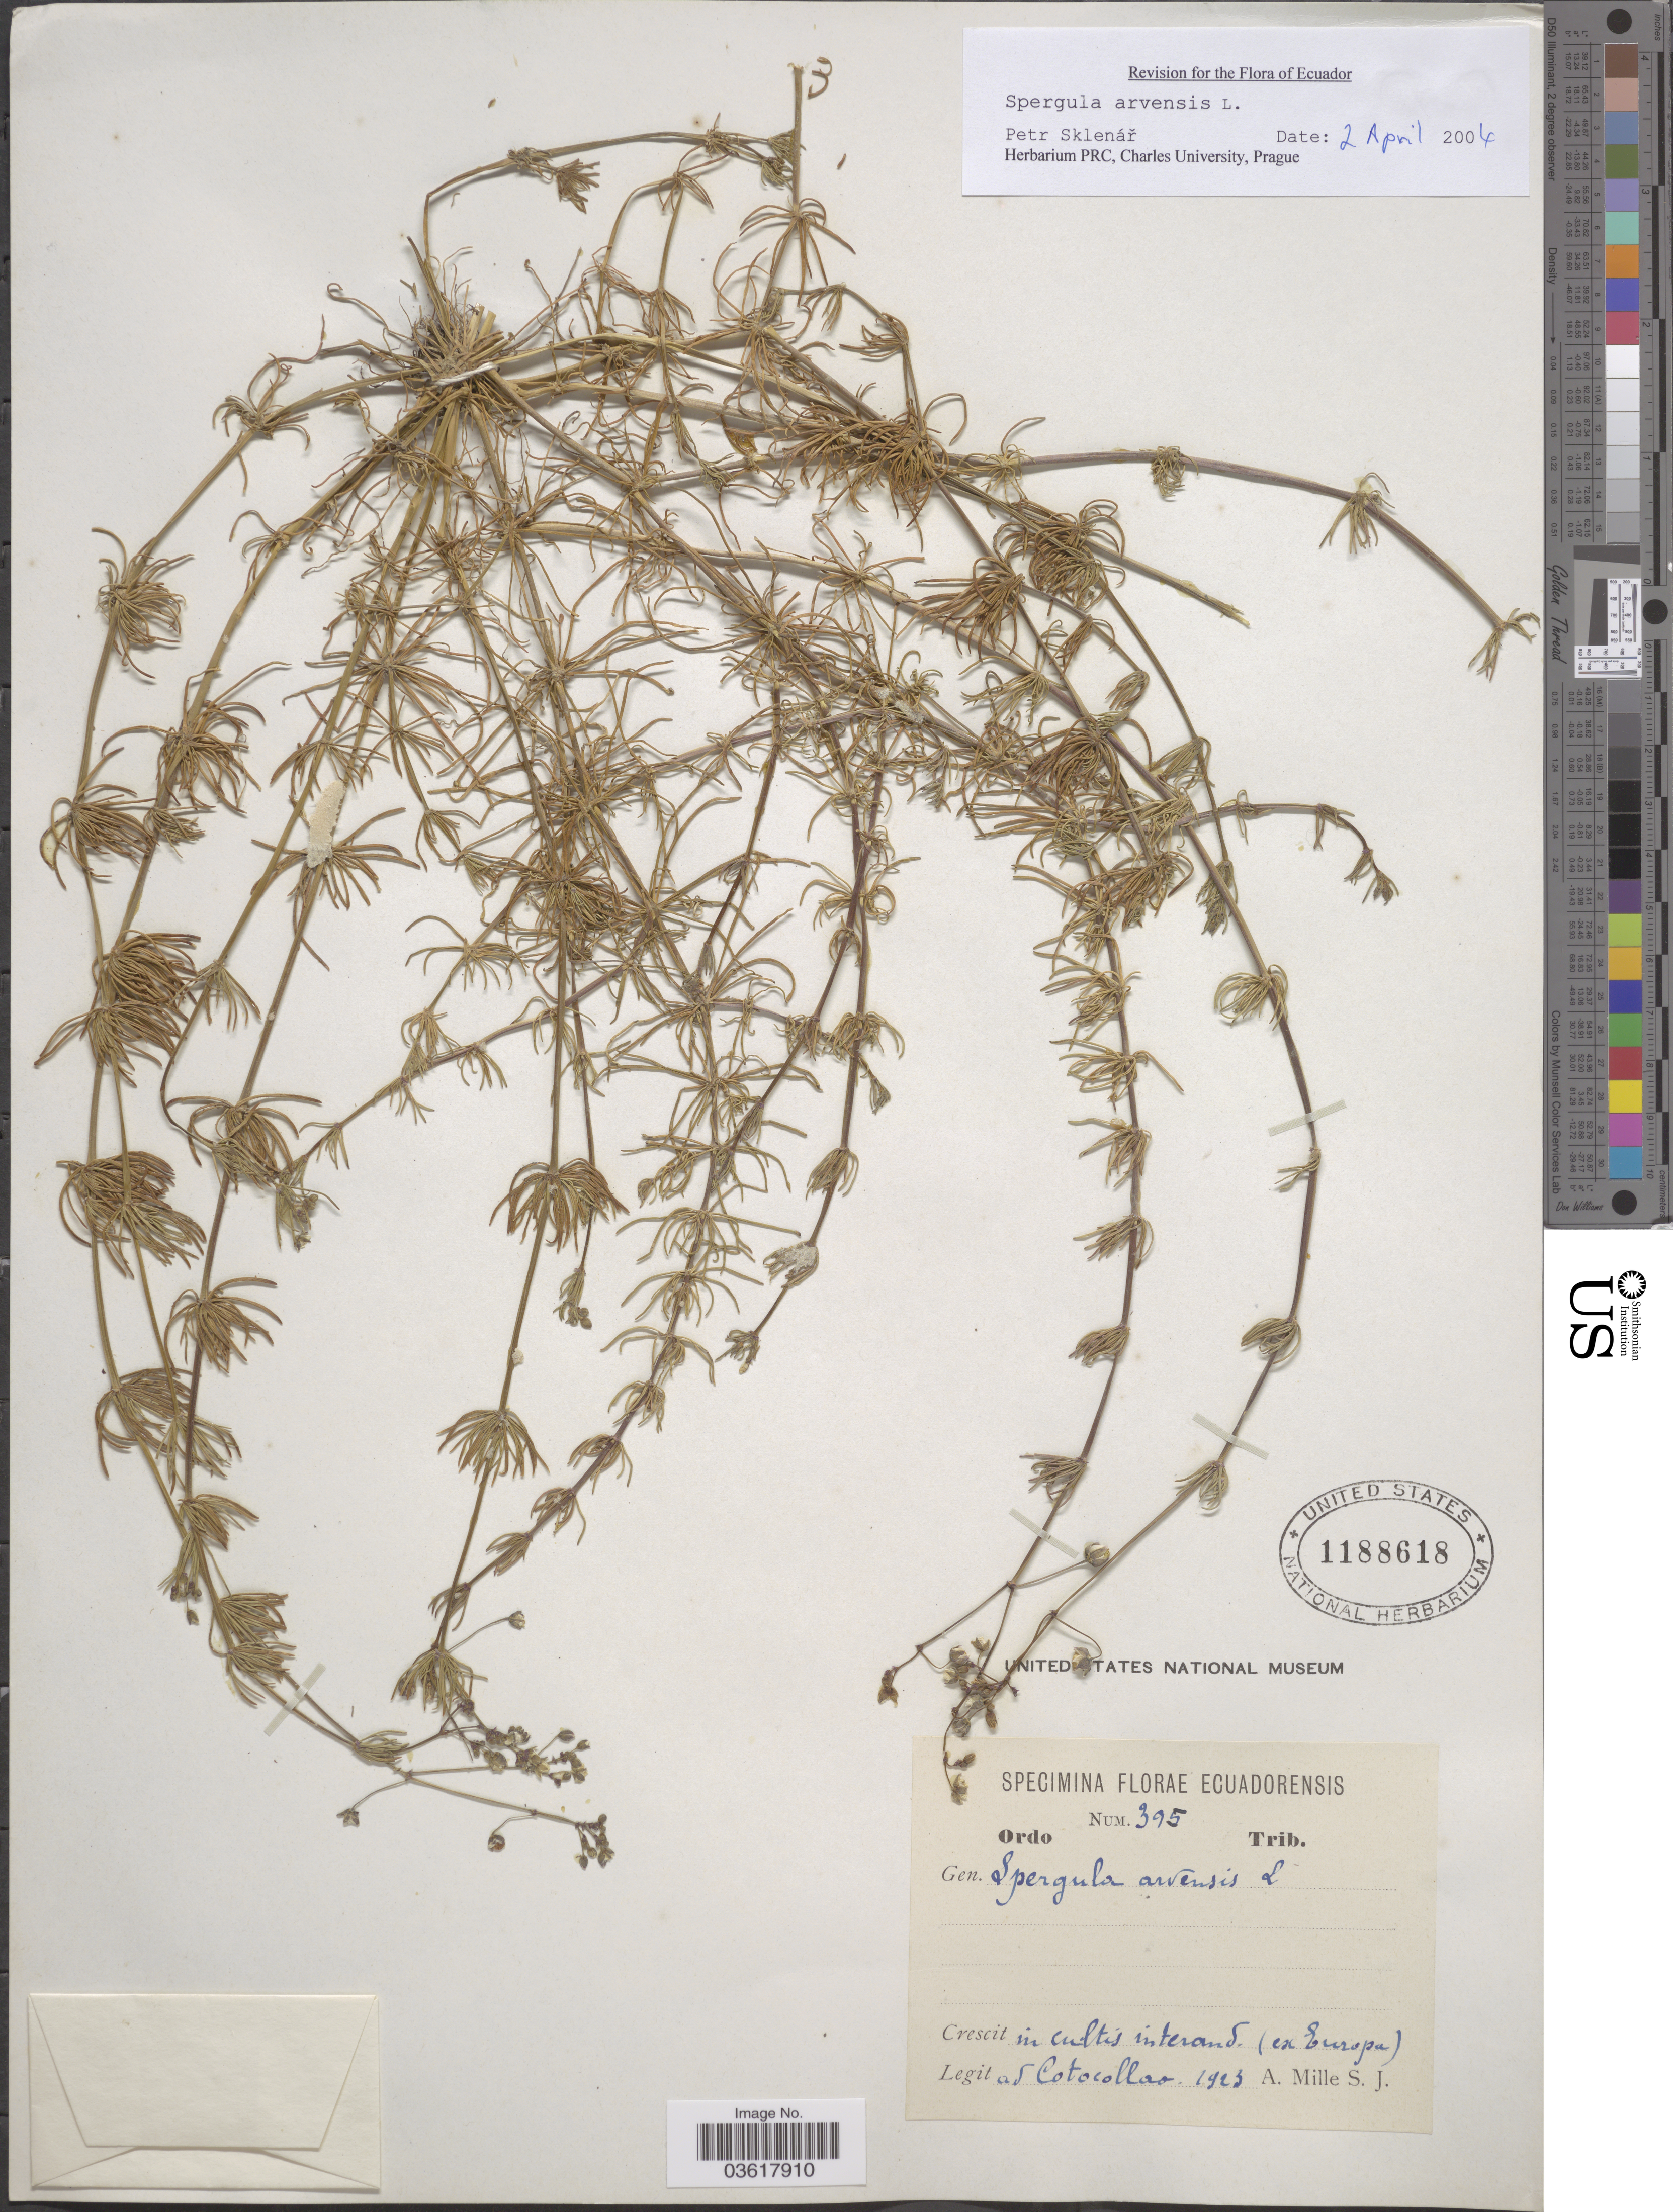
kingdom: Plantae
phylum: Tracheophyta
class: Magnoliopsida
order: Caryophyllales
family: Caryophyllaceae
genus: Spergula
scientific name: Spergula arvensis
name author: L.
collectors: A. Mille S.J.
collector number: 395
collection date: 1923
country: Ecuador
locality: Ad Cotocollao.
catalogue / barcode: US 1188618